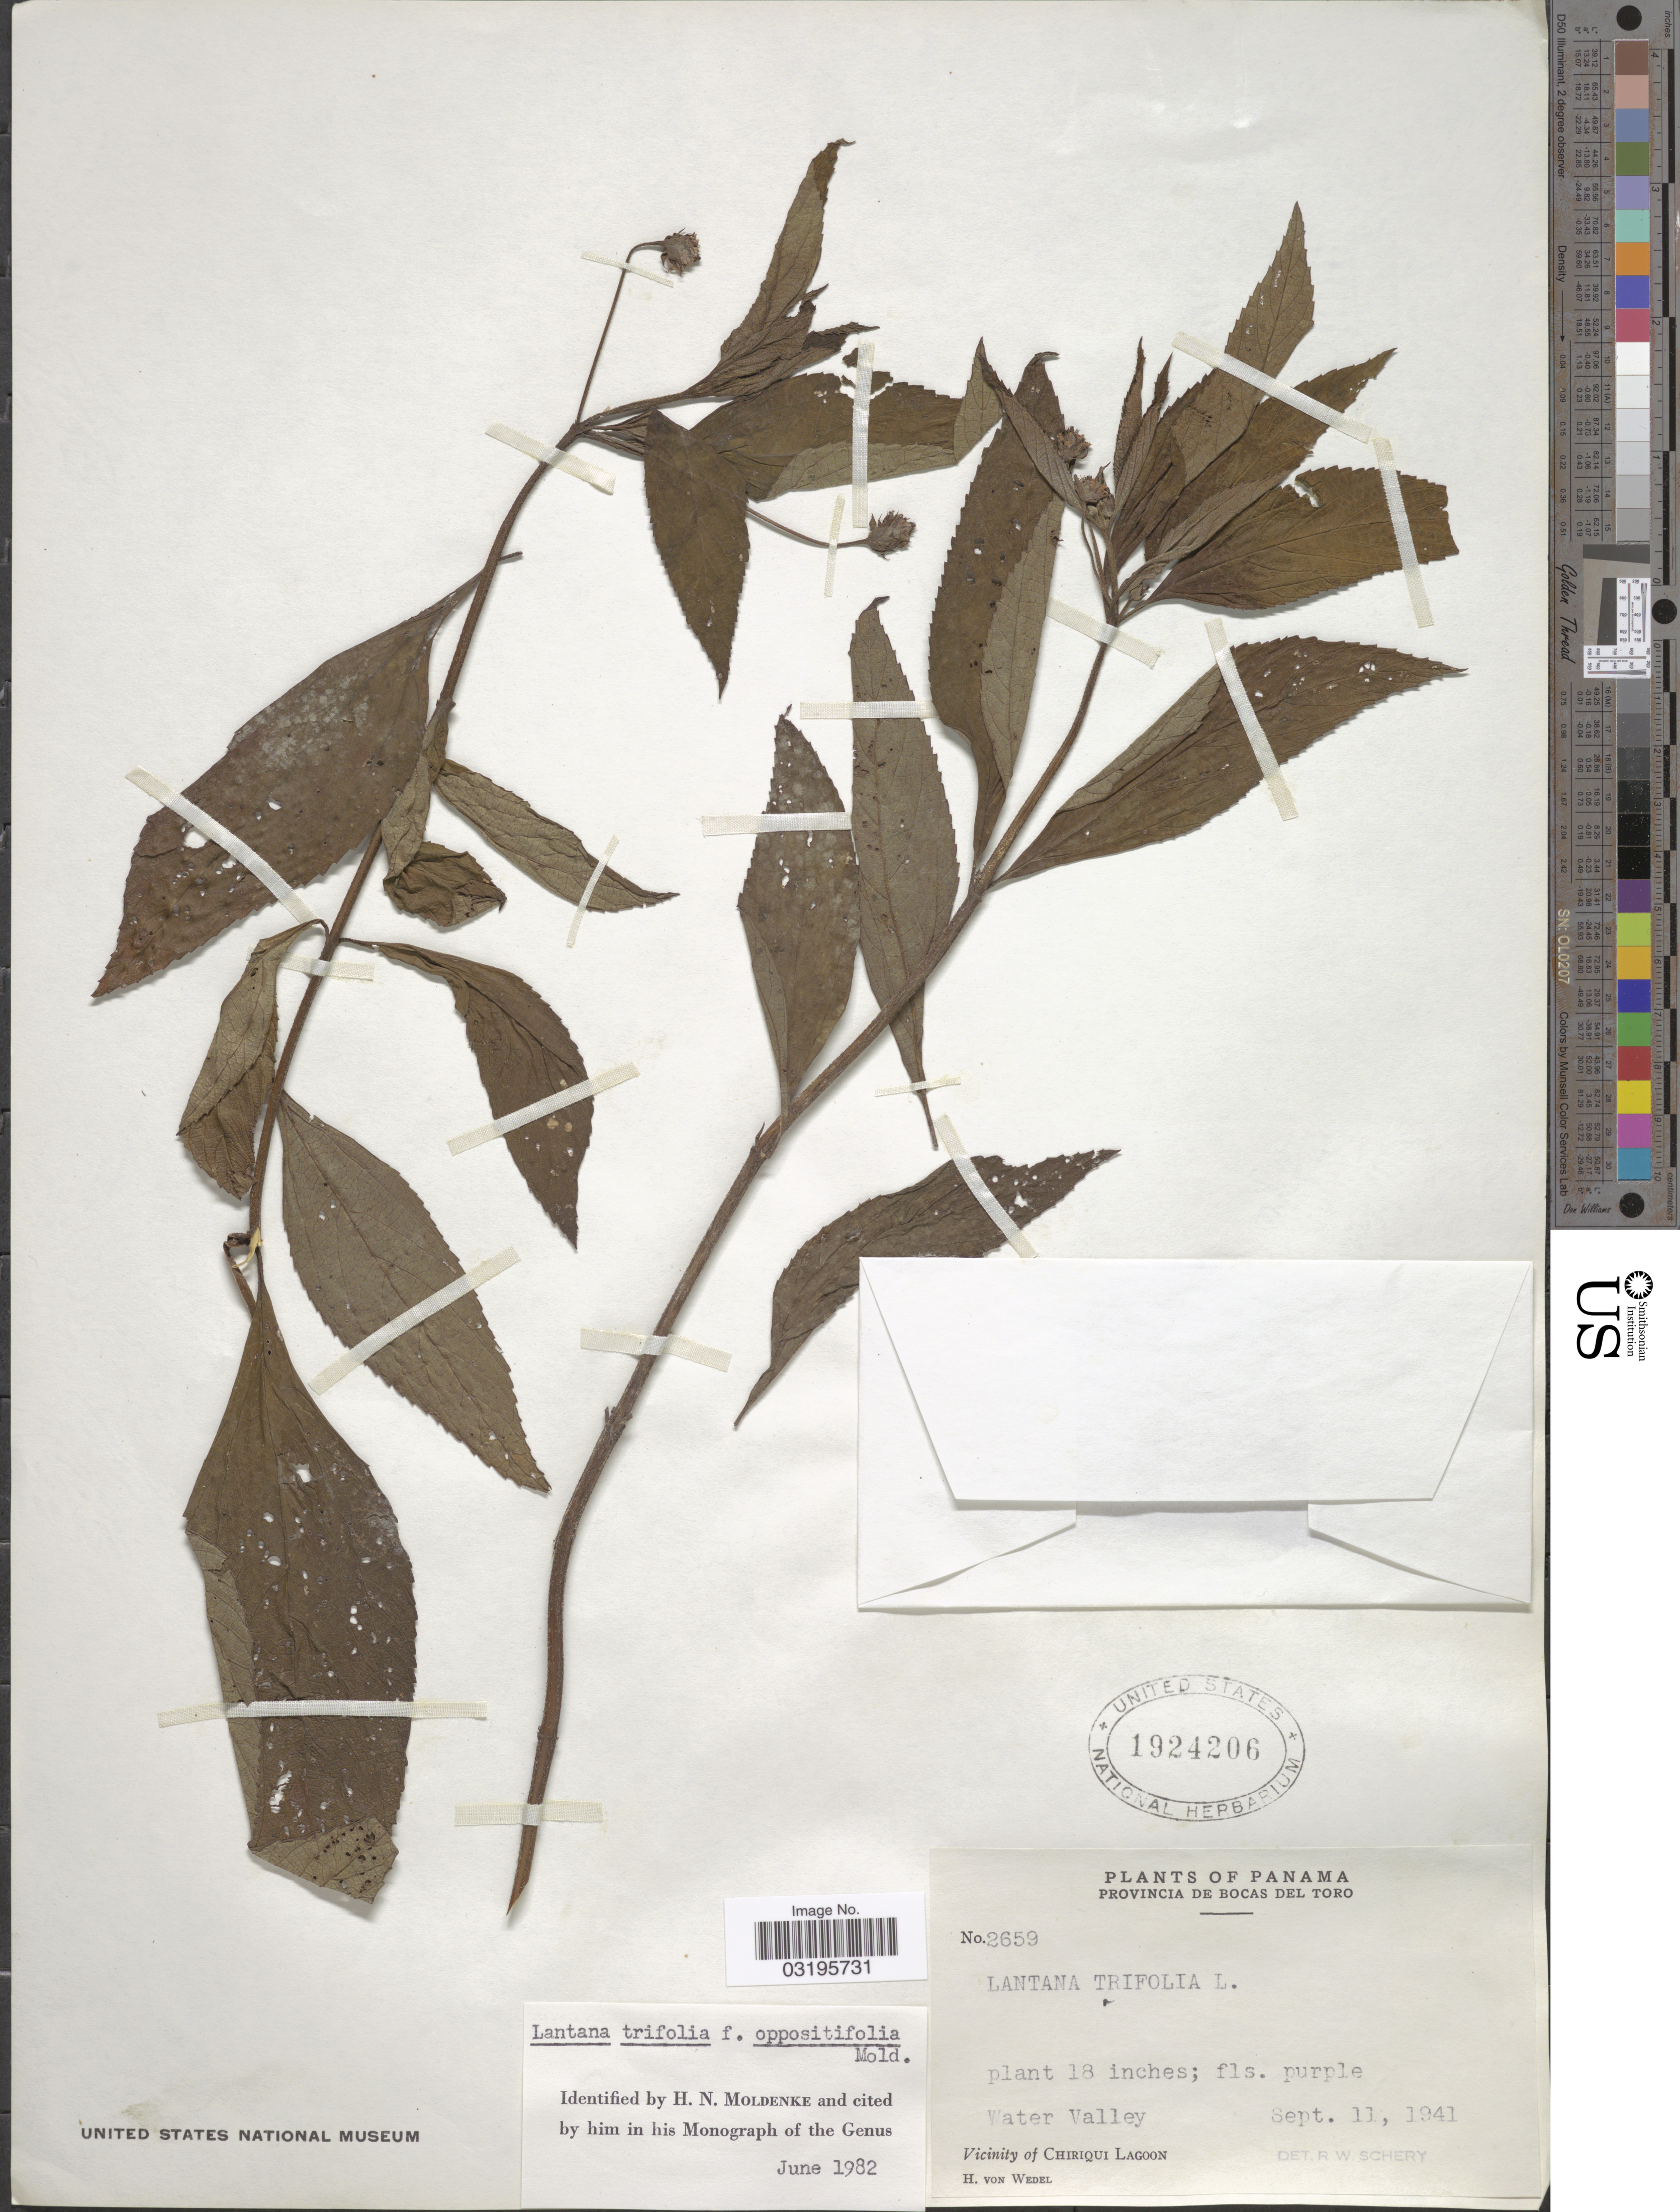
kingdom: Plantae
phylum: Tracheophyta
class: Magnoliopsida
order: Lamiales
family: Verbenaceae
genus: Lantana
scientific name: Lantana trifolia f. oppositifolia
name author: Moldenke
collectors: H. von Wedel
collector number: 2659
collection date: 1941-09-11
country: Panama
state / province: Bocas del Toro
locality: Water Valley. Vicinity of Chiriqui Lagoon.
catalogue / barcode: US 1924206